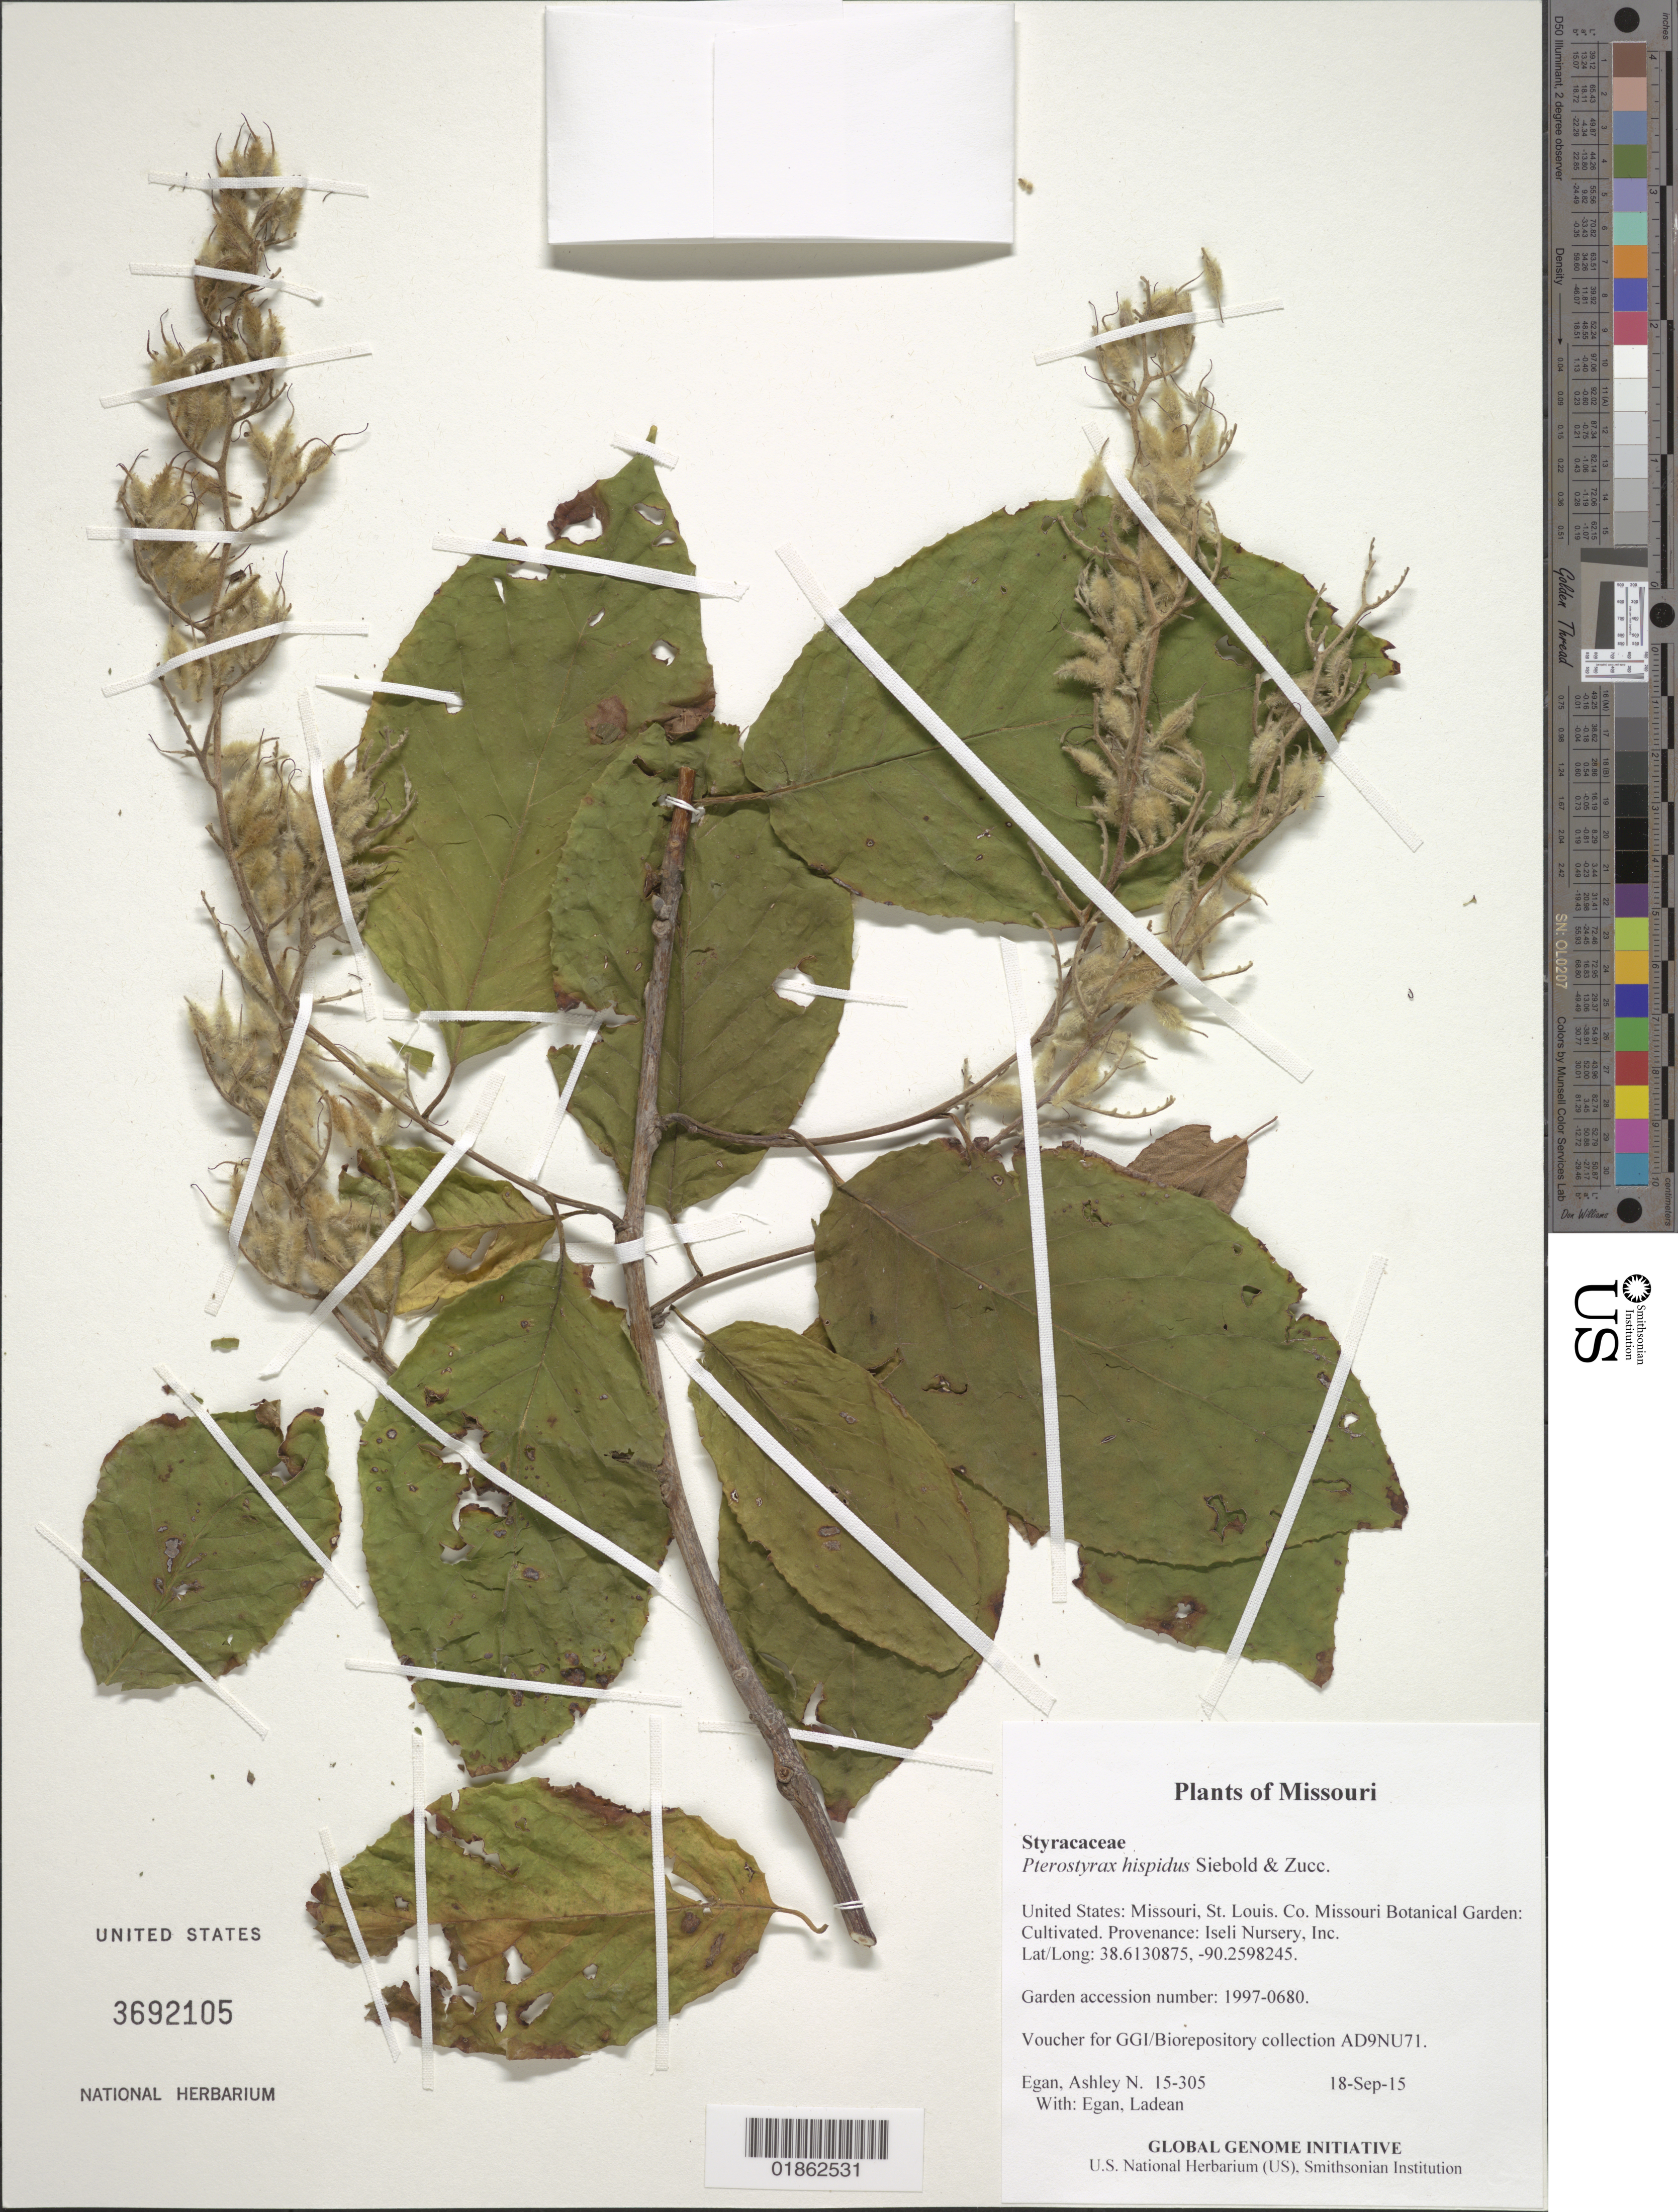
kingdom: Plantae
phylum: Tracheophyta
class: Magnoliopsida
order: Ericales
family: Styracaceae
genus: Pterostyrax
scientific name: Pterostyrax hispidus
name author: Siebold & Zucc.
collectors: A. N. Egan & L. Egan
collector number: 15-305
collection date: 2015-09-18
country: United States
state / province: Missouri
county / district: St. Louis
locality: Missouri Botanical Garden: Cultivated. Provenance: Iseli Nursery, Inc.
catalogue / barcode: US 3692105